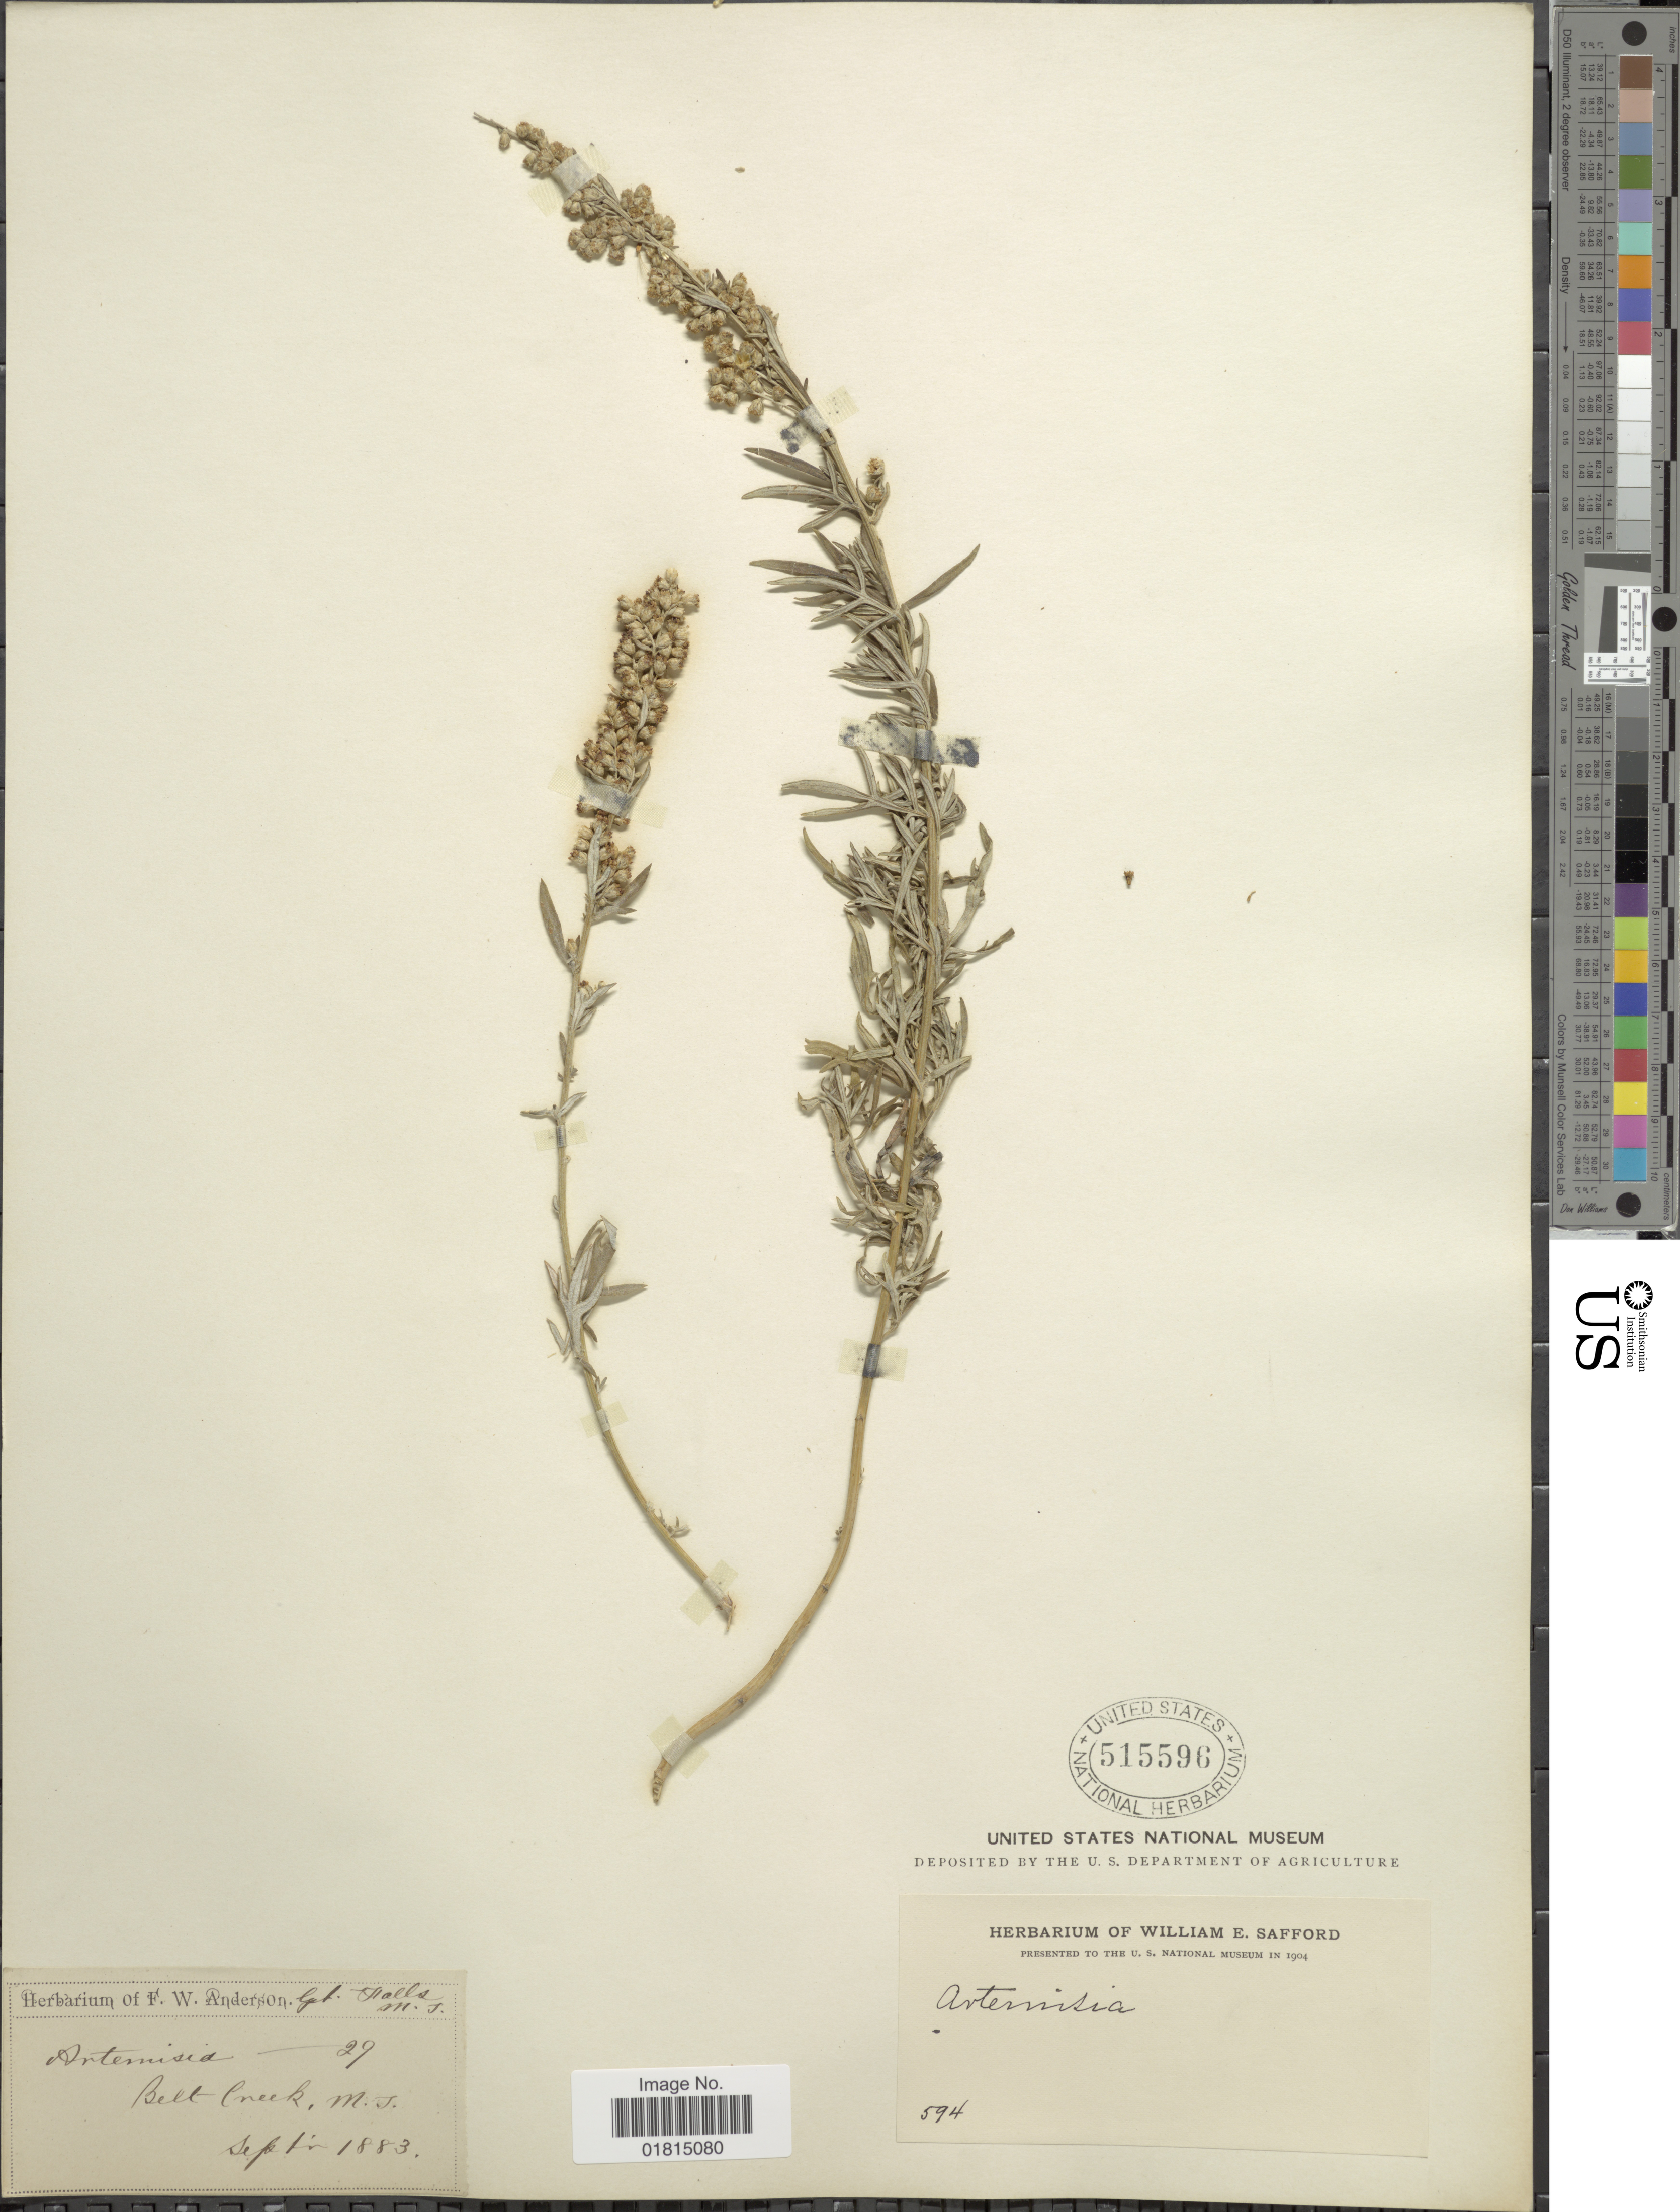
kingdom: Plantae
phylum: Tracheophyta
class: Magnoliopsida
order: Asterales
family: Asteraceae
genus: Artemisia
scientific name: Artemisia discolor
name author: Douglas ex DC.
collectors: ex herb. W. E. Safford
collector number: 594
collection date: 1883-09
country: United States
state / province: Michigan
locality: Belt Creek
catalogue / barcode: US 515596